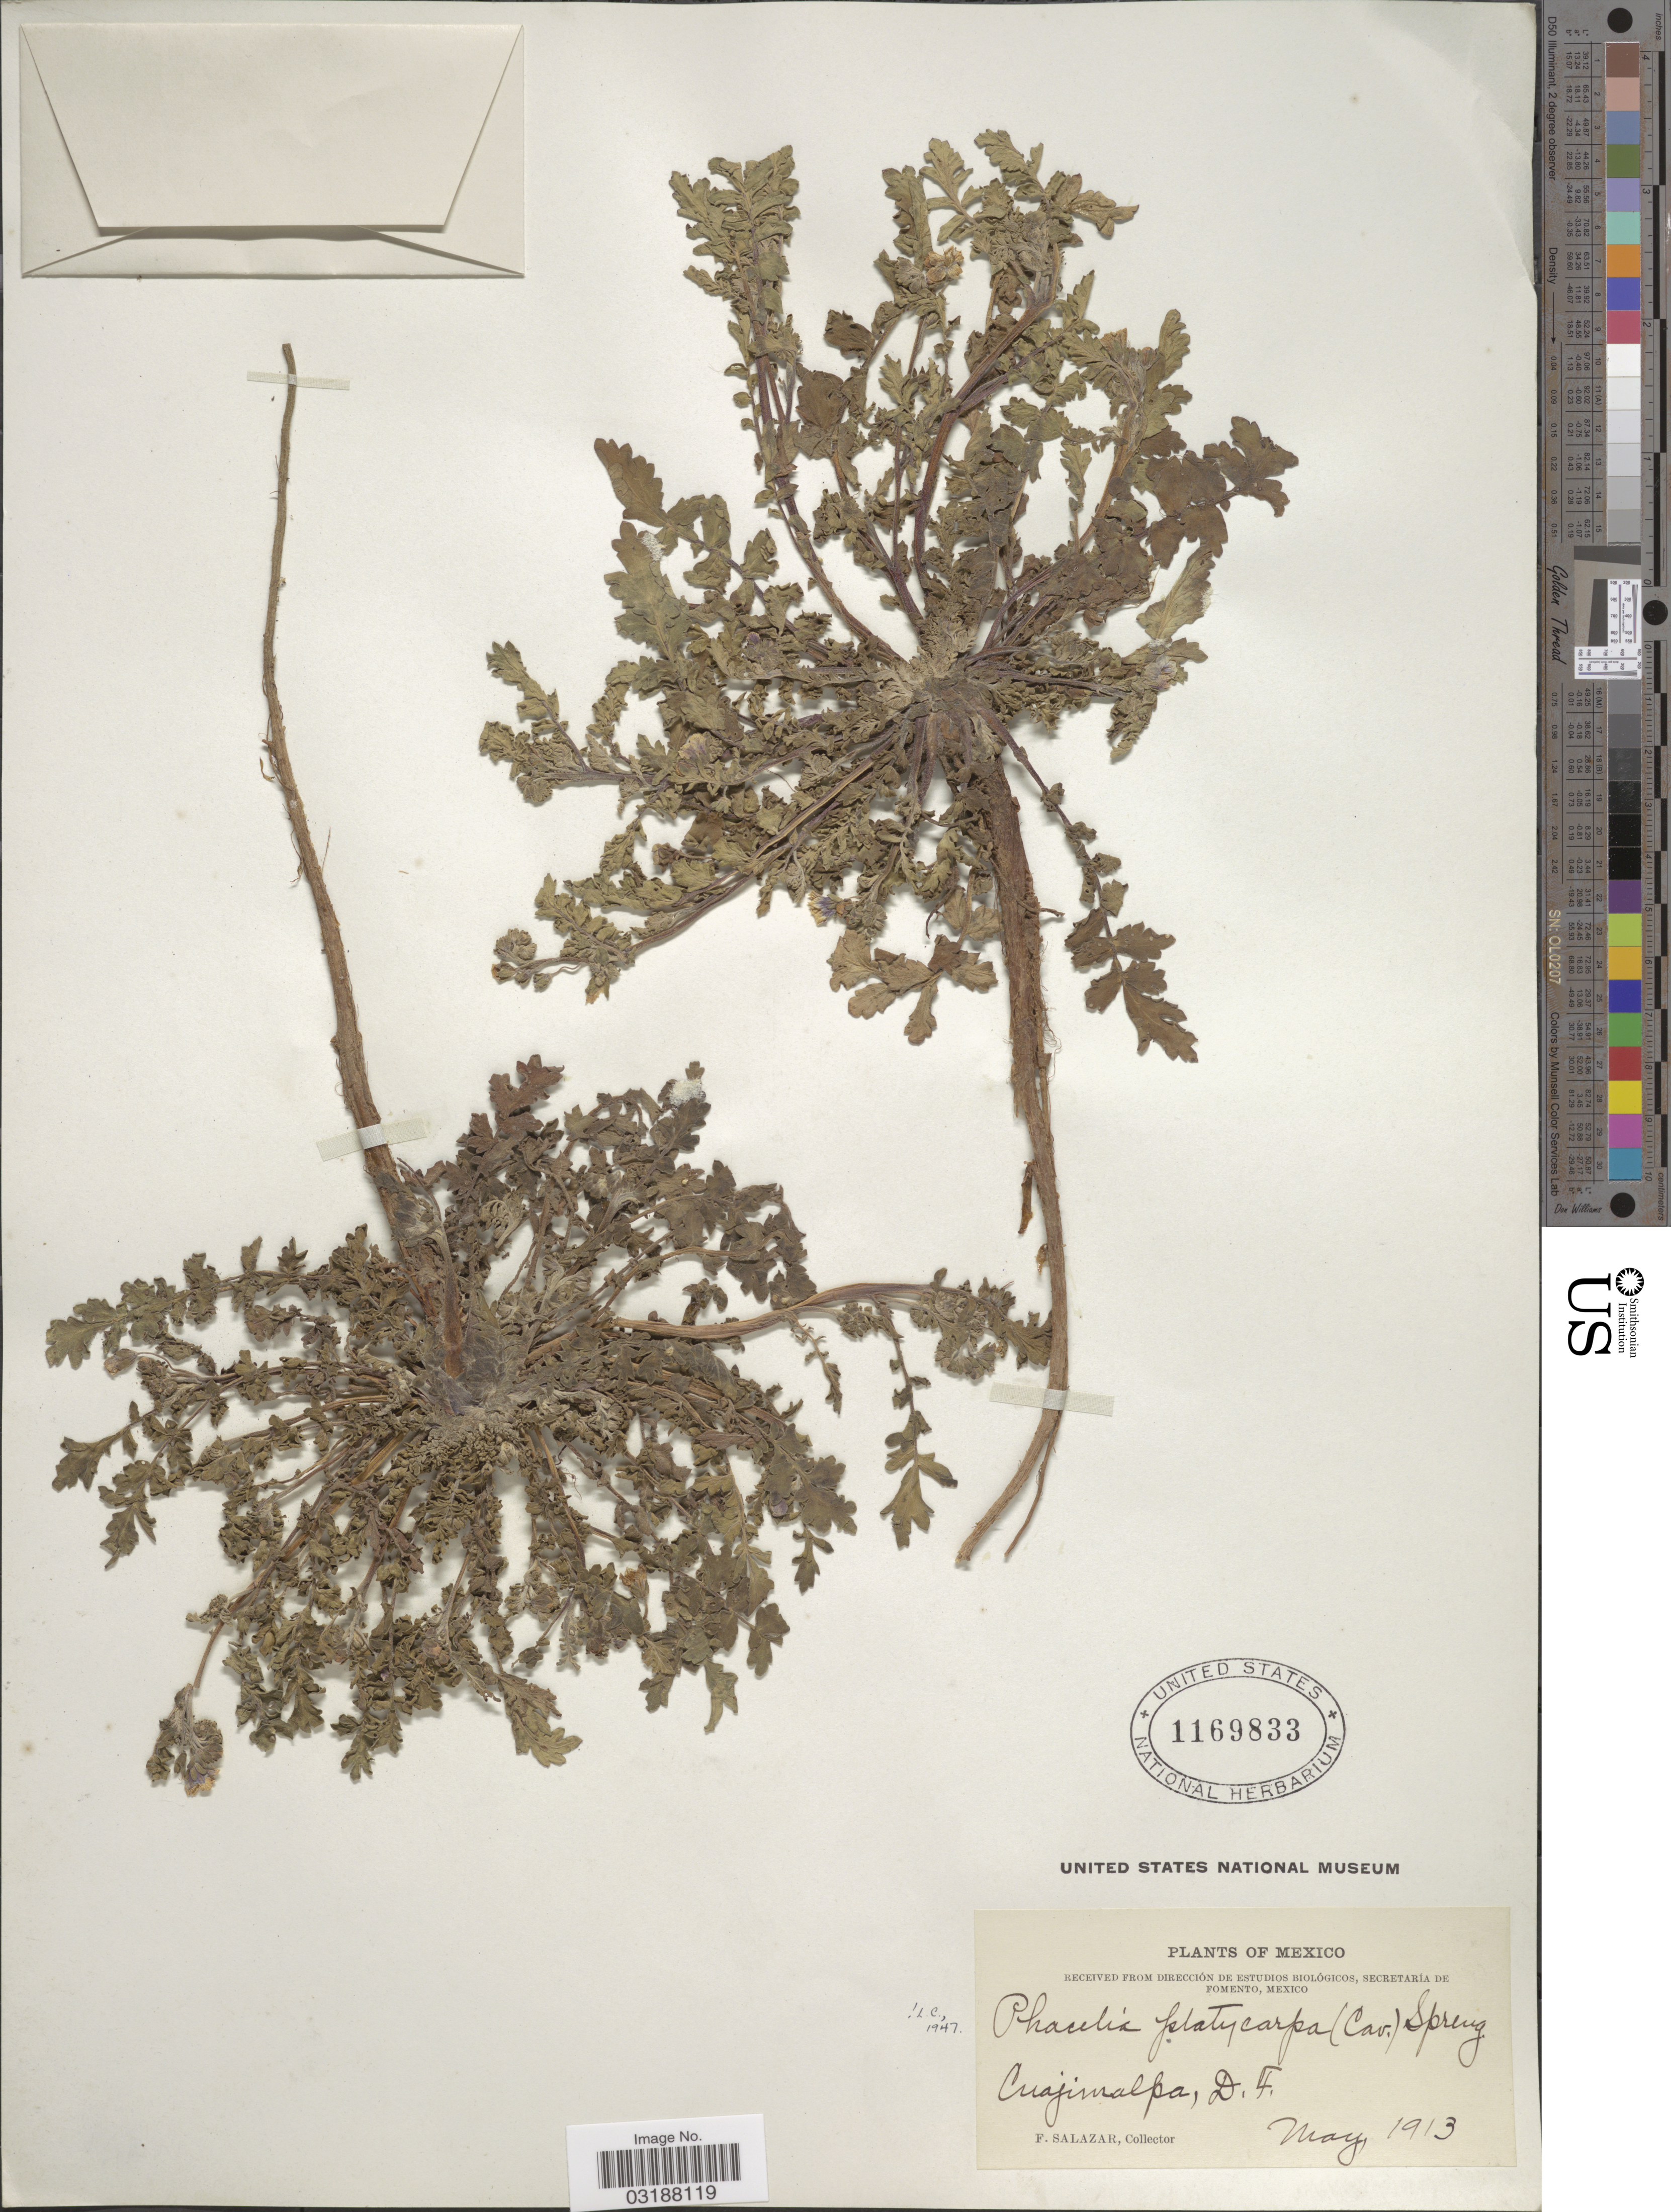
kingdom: Plantae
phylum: Tracheophyta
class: Magnoliopsida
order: Boraginales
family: Hydrophyllaceae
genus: Phacelia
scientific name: Phacelia platycarpa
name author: (Cav.) Spreng.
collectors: F. Salazar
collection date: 1913-05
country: Mexico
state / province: Distrito Federal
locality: Cuajimalpa, D.F.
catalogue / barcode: US 1169833